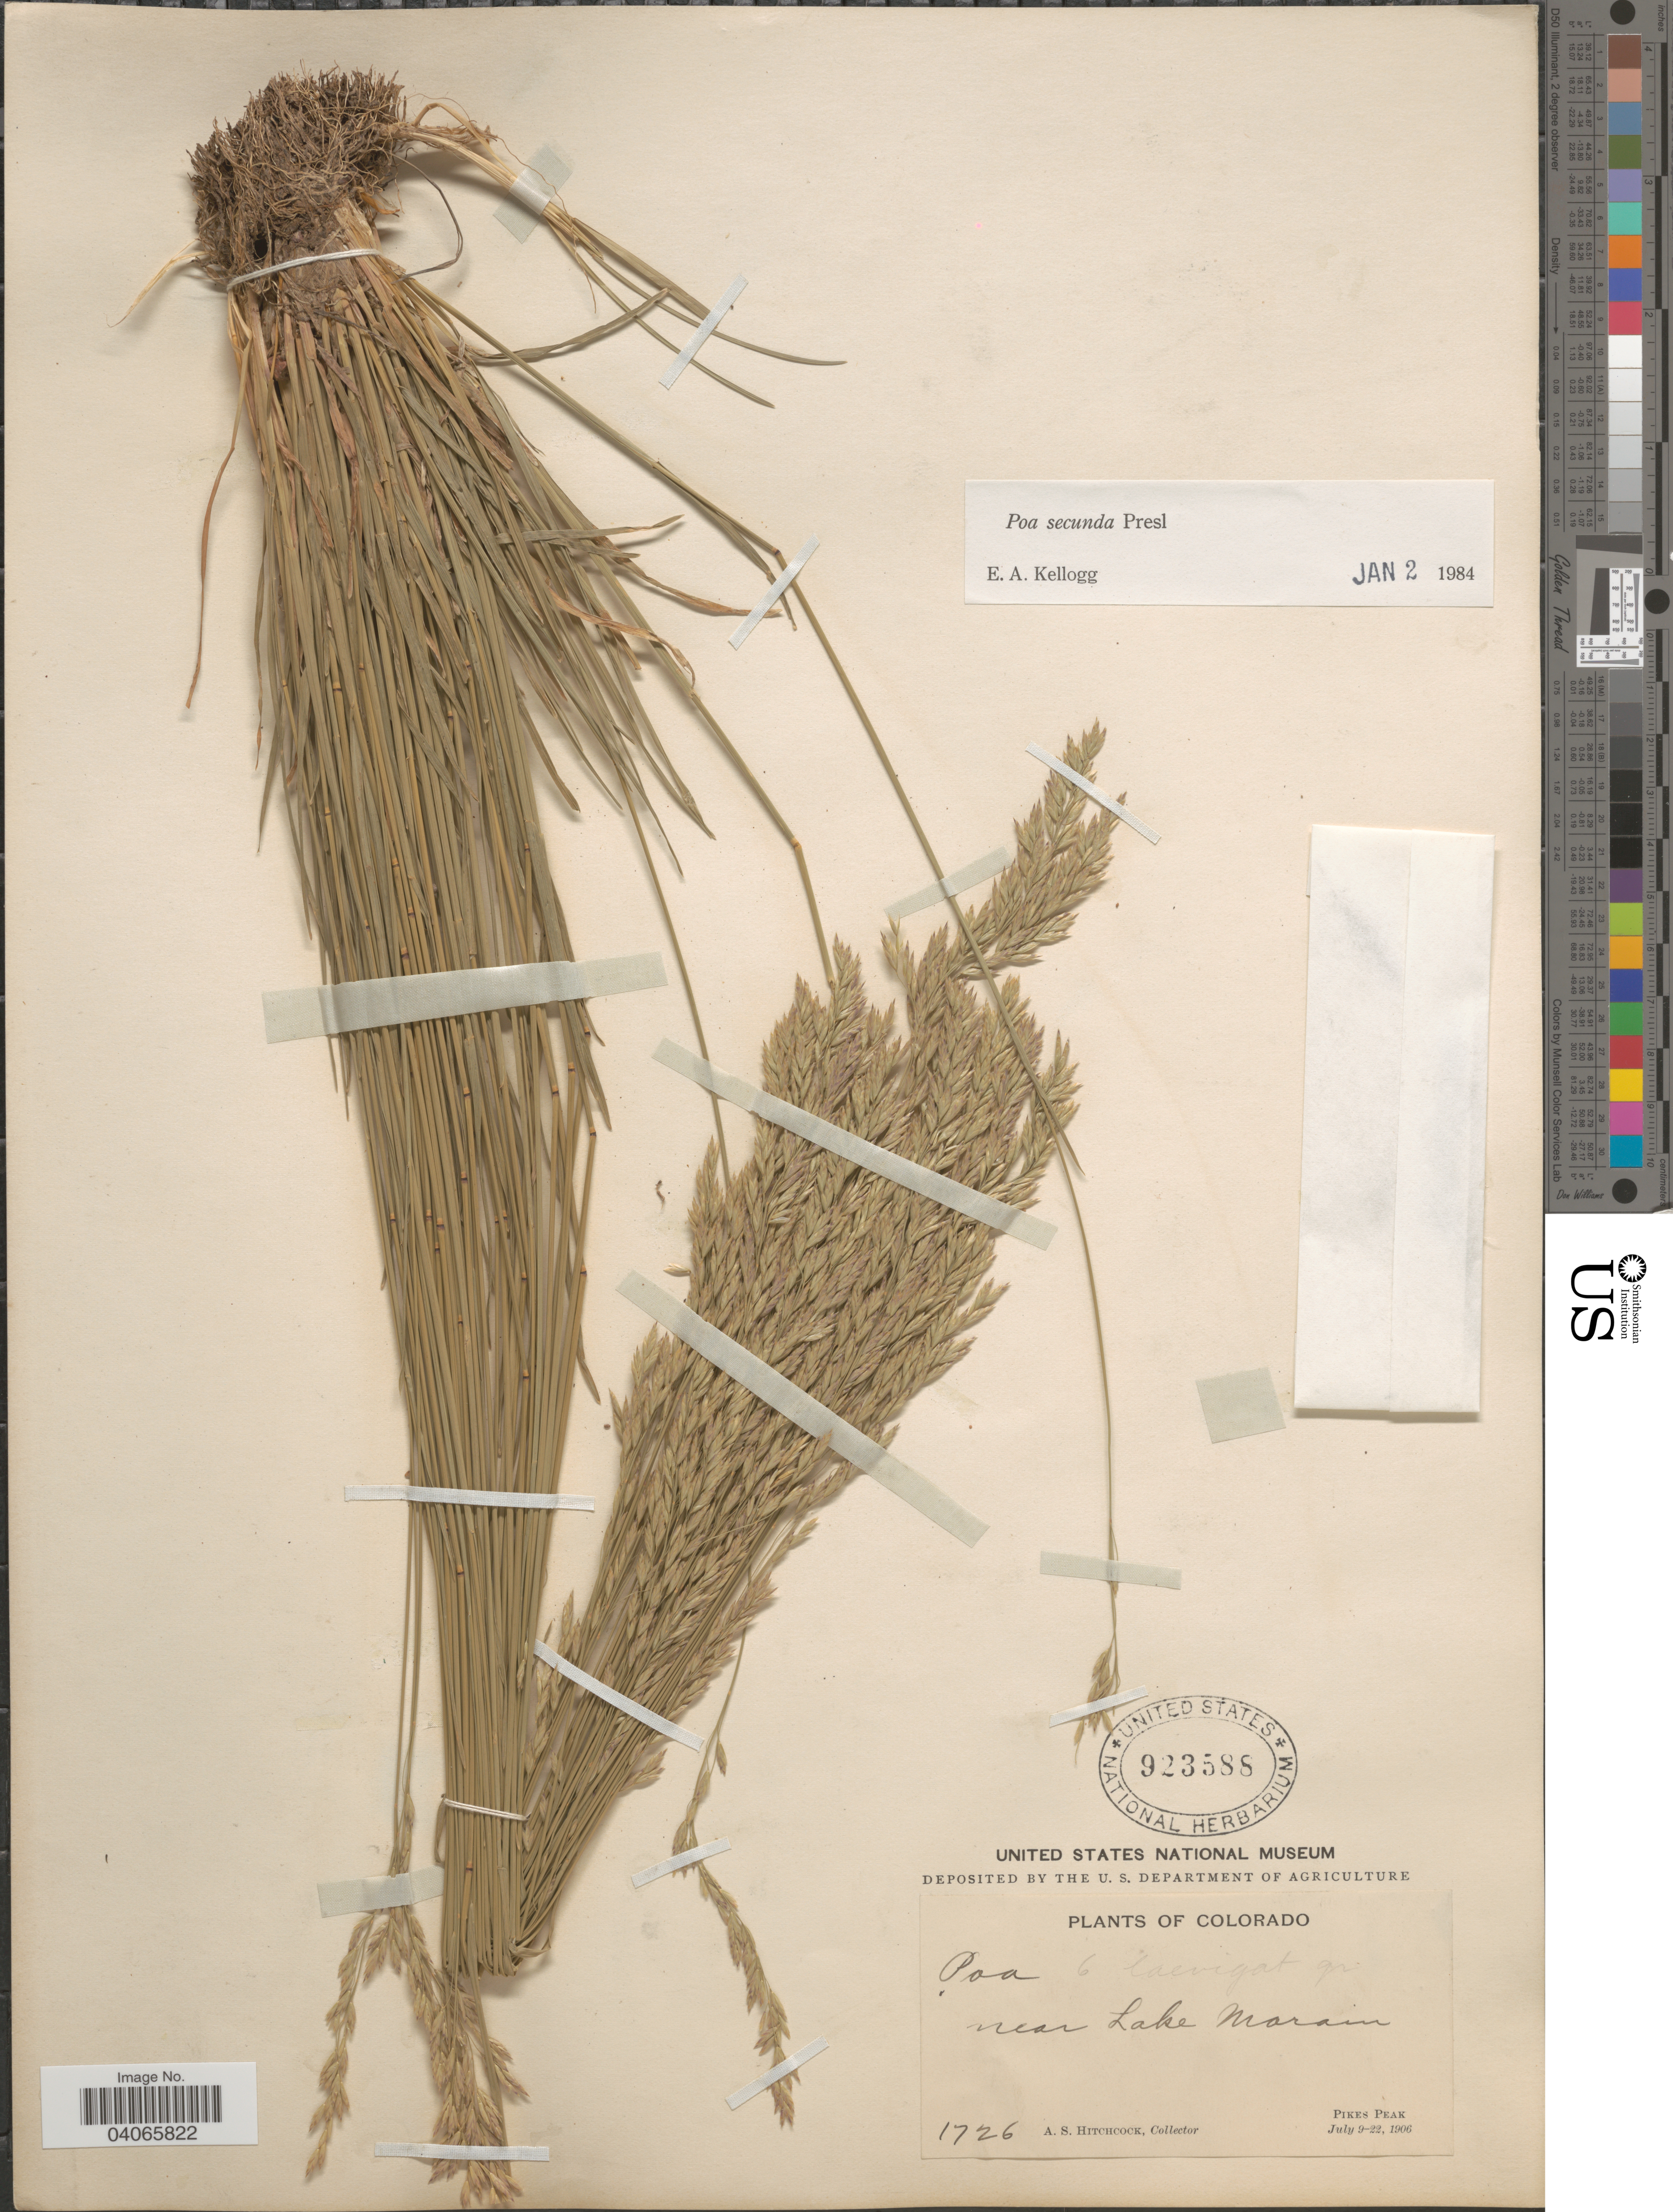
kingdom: Plantae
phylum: Tracheophyta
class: Liliopsida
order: Poales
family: Poaceae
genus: Poa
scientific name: Poa secunda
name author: J. Presl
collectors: A. S. Hitchcock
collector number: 1726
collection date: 1906-07-09/1906-07-22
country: United States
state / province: Colorado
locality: Near Lake Morain. Pikes Peak.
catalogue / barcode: US 923588